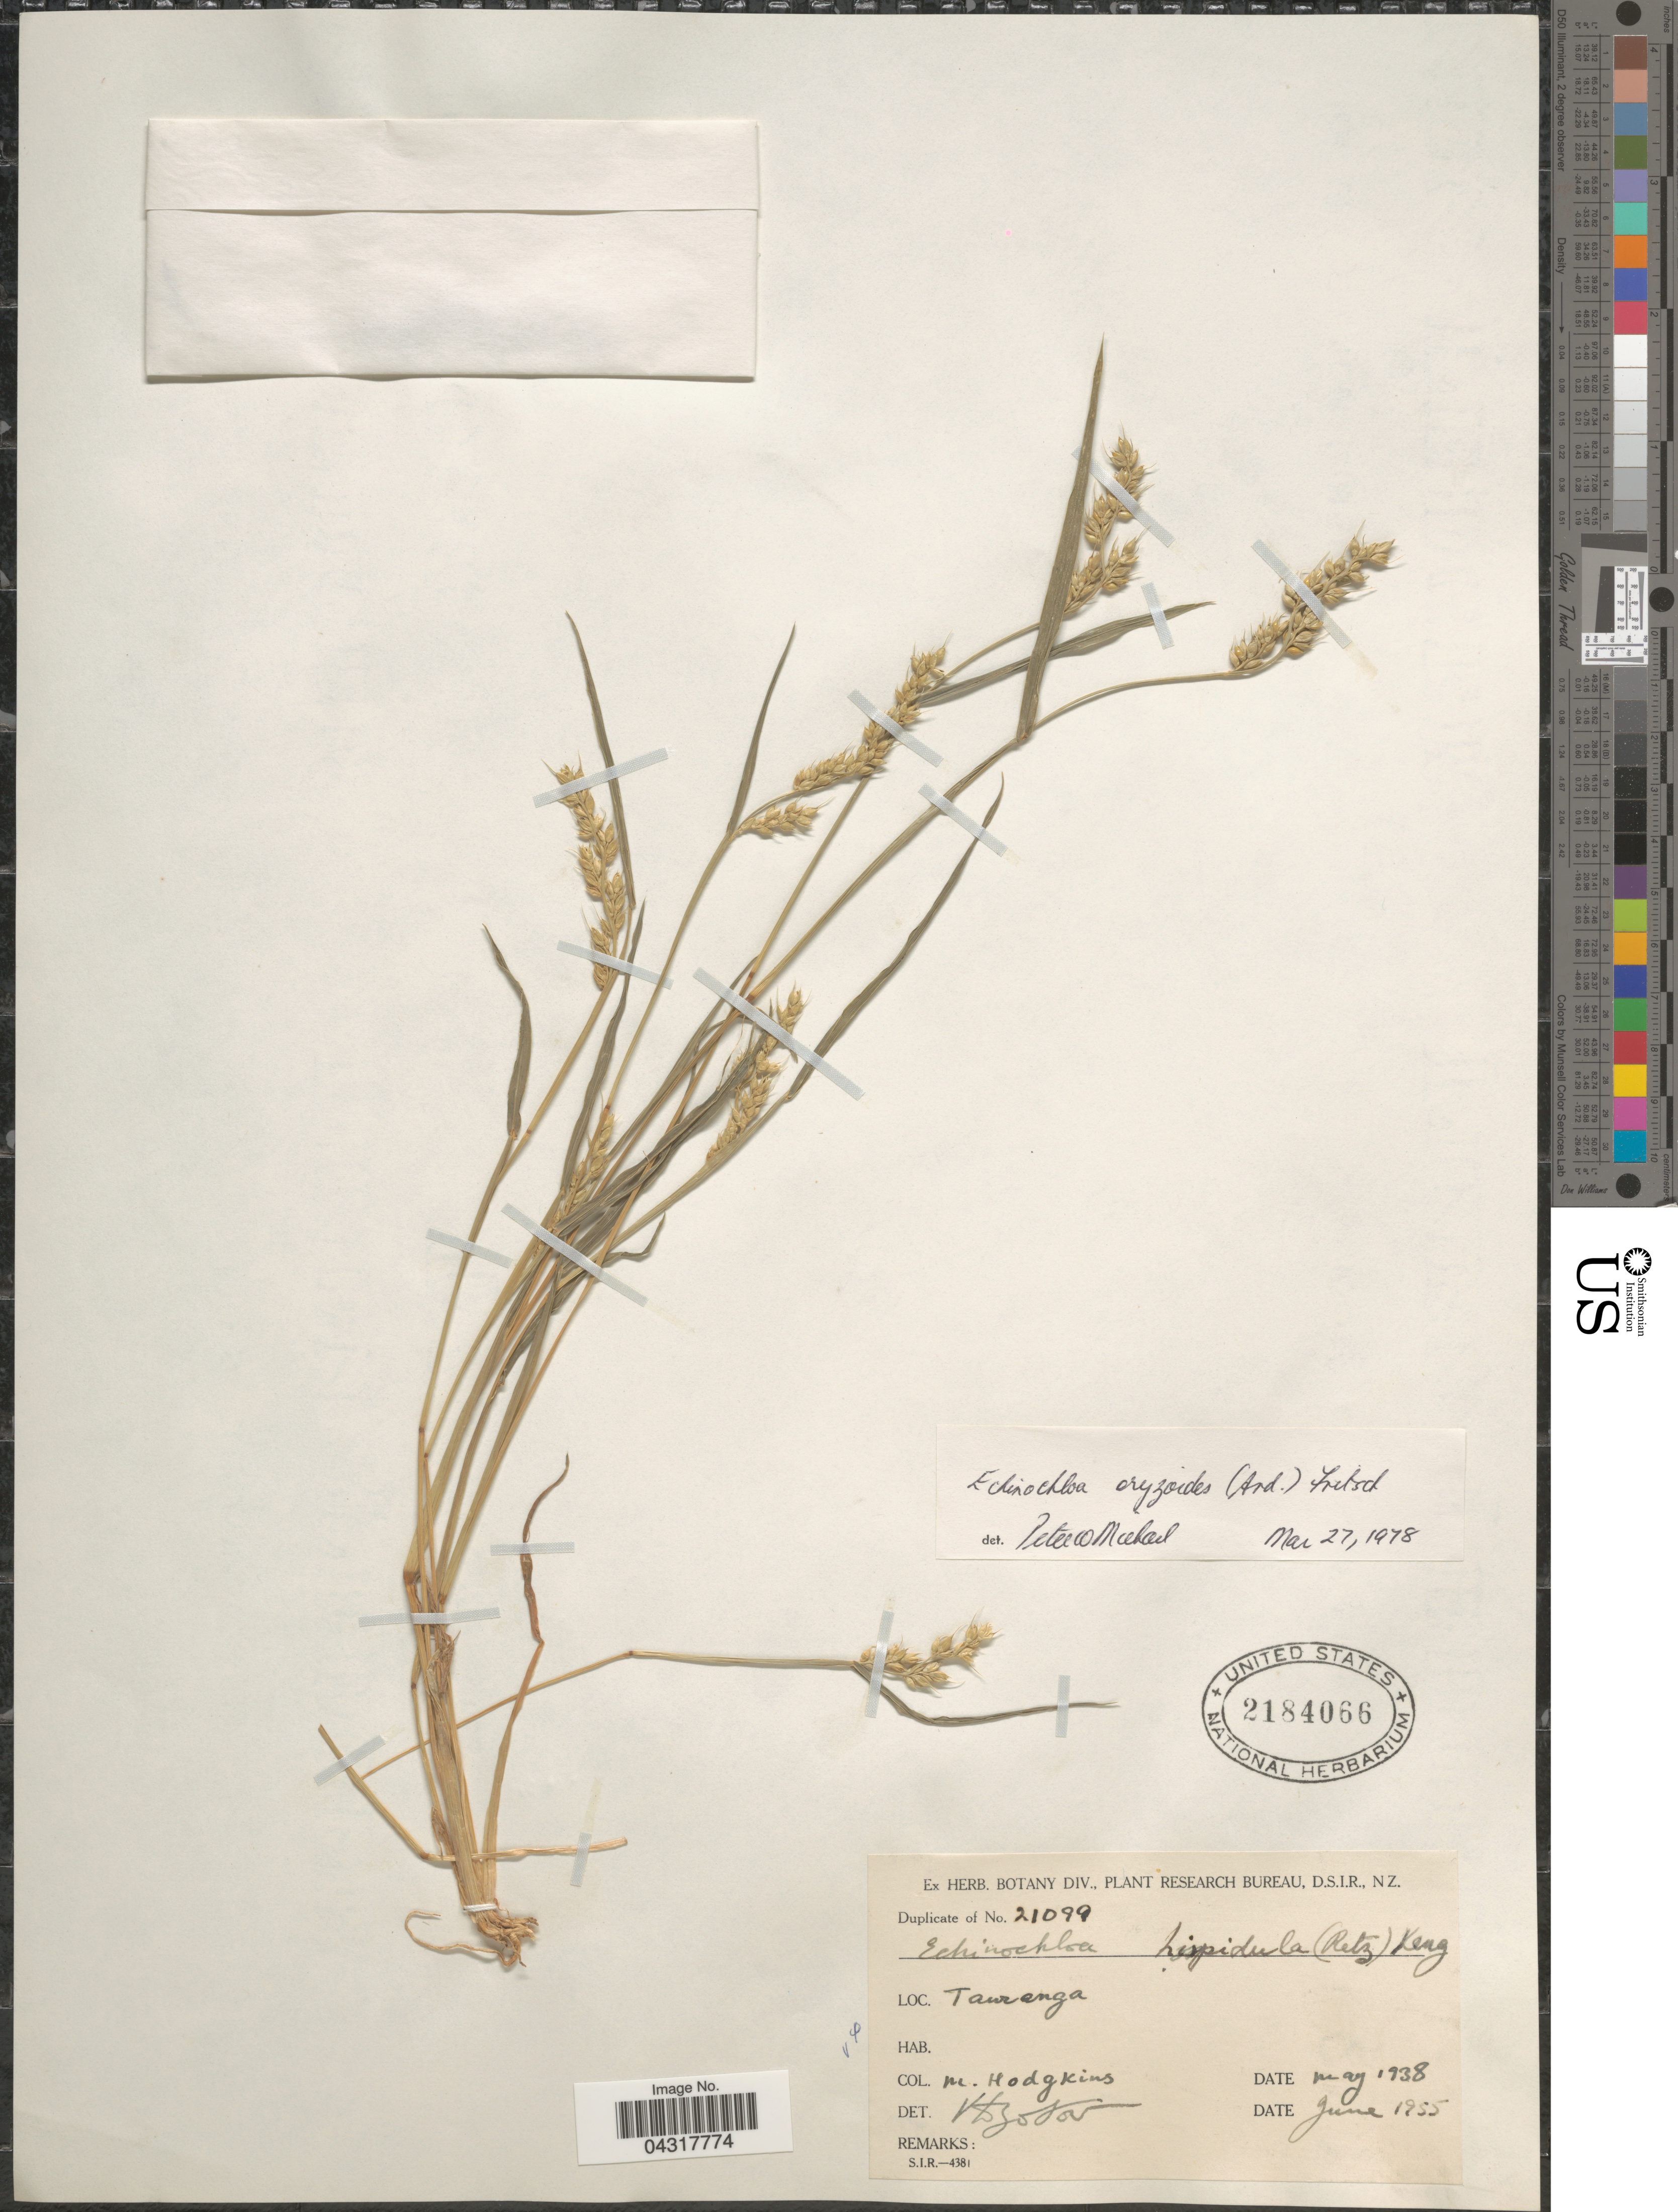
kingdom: Plantae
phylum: Tracheophyta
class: Liliopsida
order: Poales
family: Poaceae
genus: Echinochloa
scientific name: Echinochloa oryzoides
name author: (Ard.) Fritsch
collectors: M. Hodgkins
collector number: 21099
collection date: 1938-05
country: New Zealand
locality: Tawranga.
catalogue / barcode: US 2184066